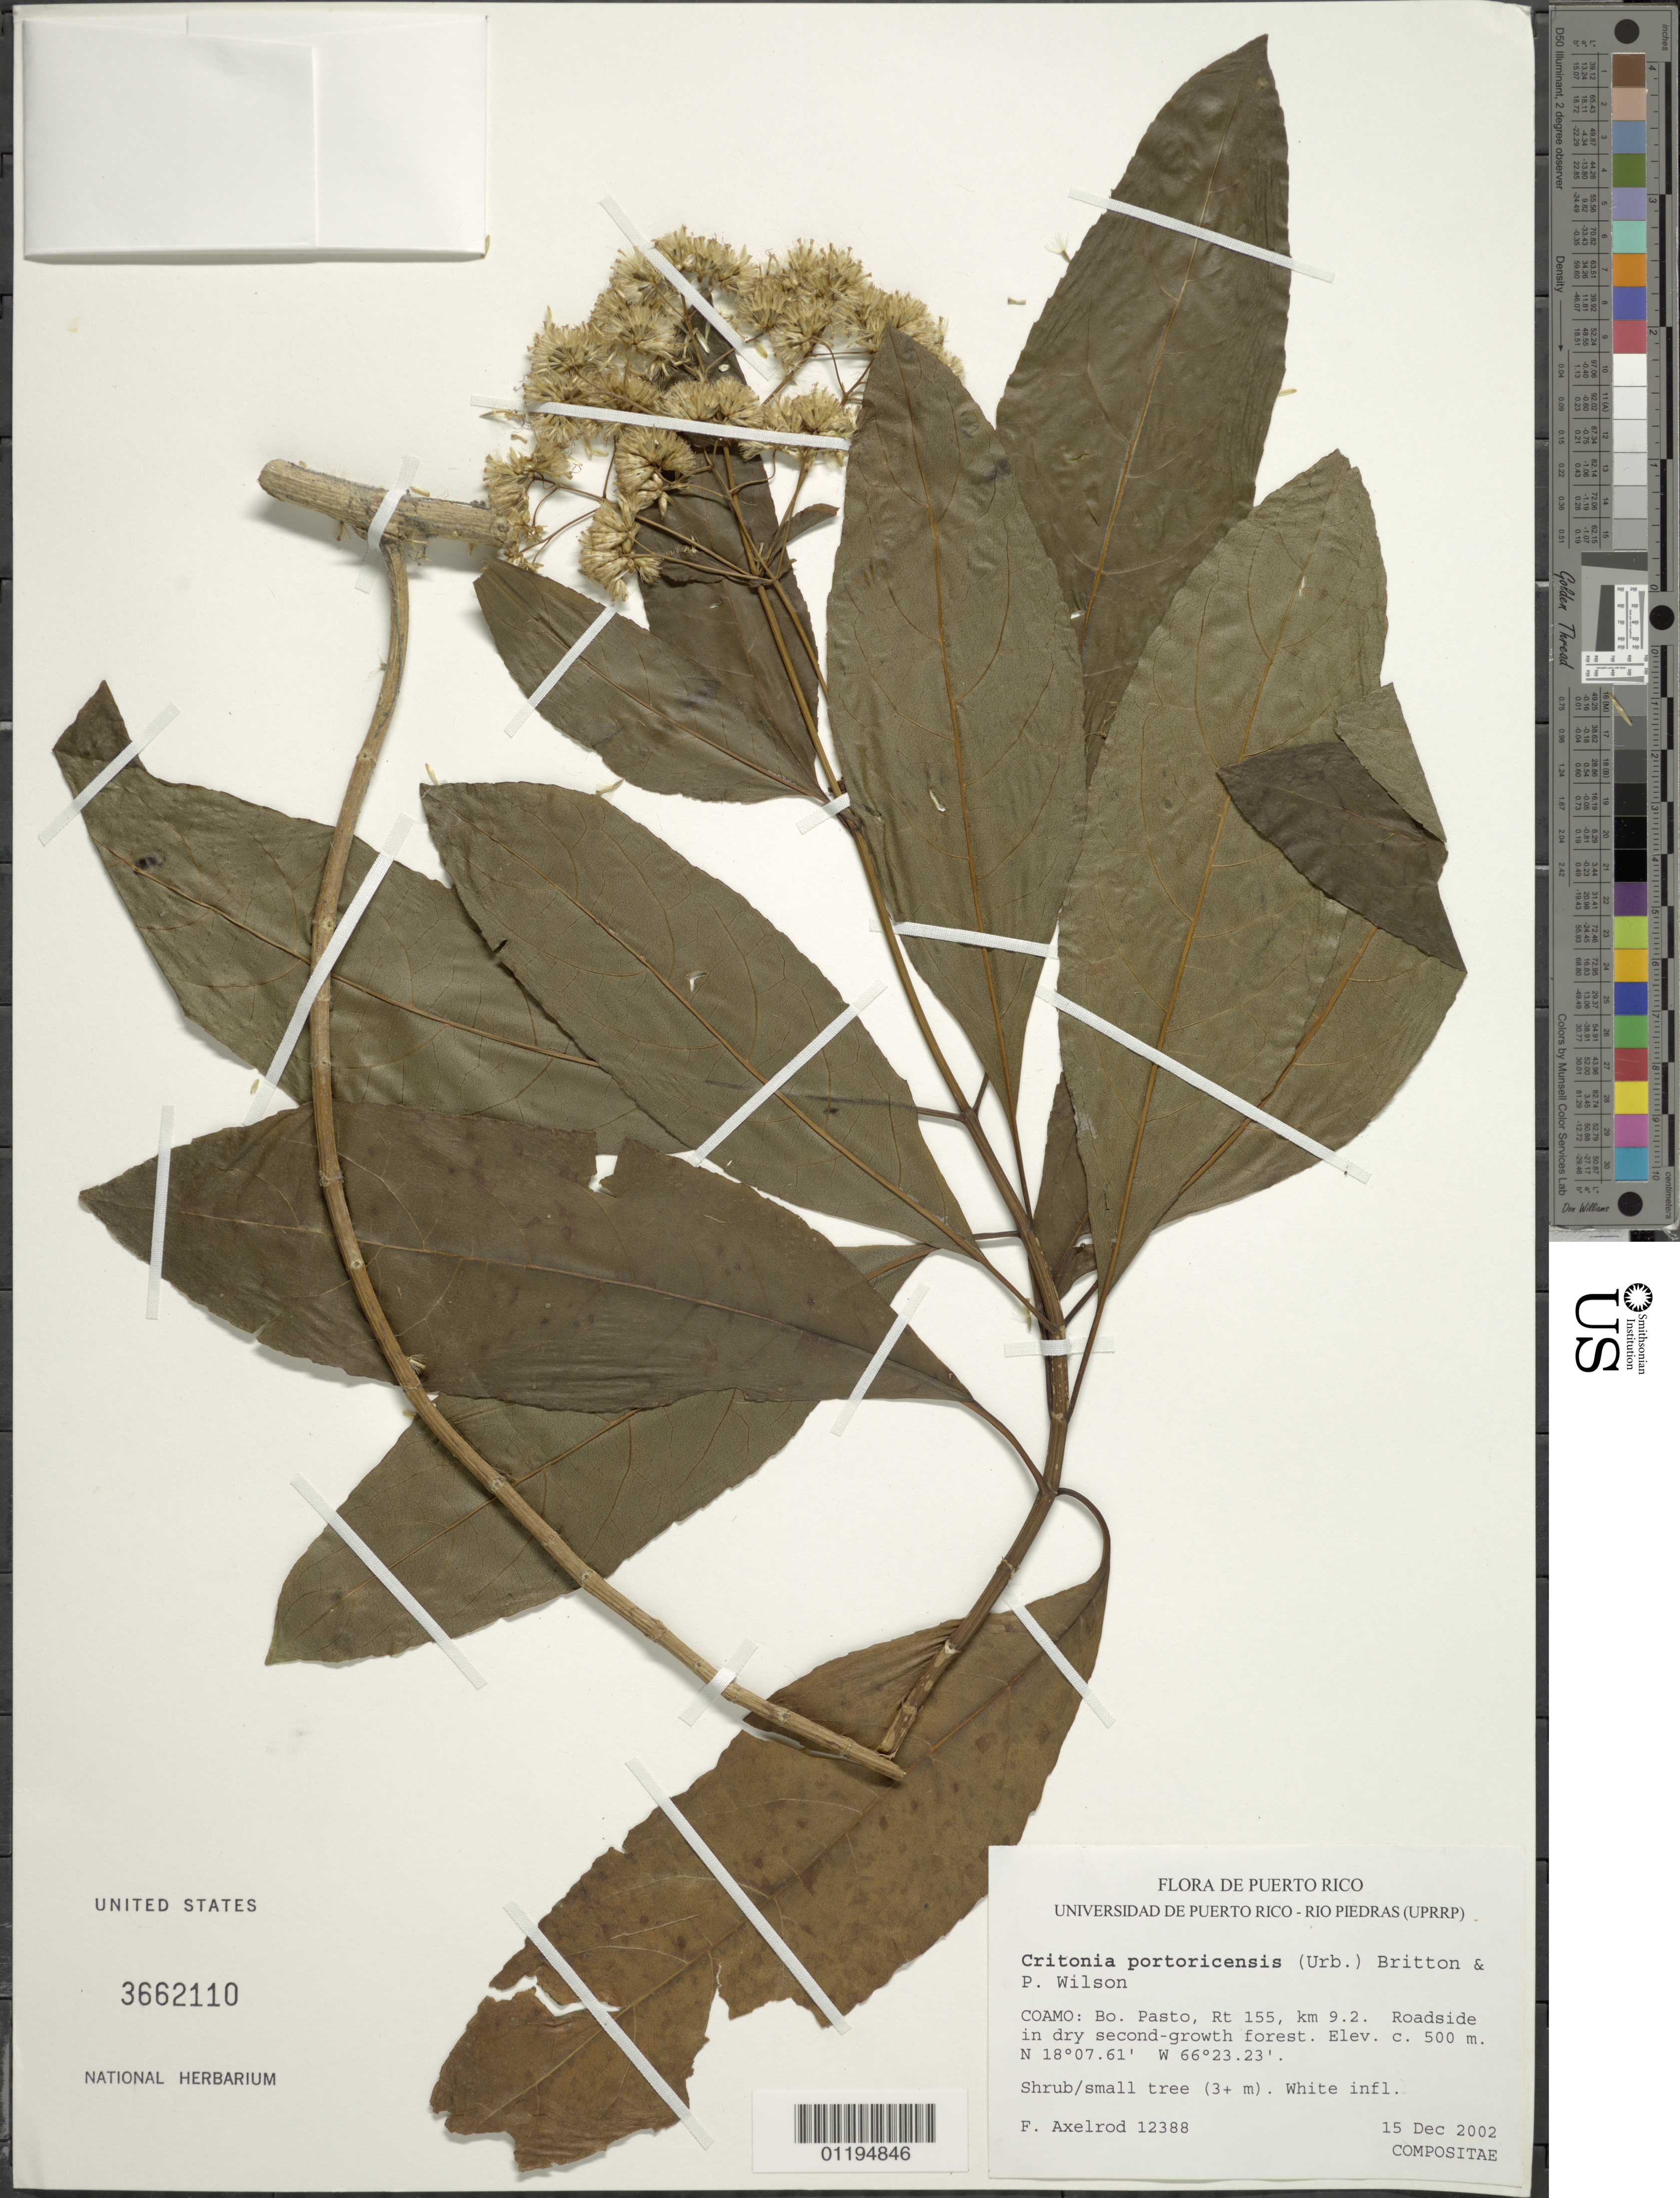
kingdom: Plantae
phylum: Tracheophyta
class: Magnoliopsida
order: Asterales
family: Asteraceae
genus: Critonia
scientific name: Critonia portoricensis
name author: (Urb.) Britton & P. Wilson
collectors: F. S. Axelrod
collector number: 12388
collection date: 2002-12-15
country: Puerto Rico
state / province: Coamo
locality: Rt 155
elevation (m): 500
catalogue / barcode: US 3662110